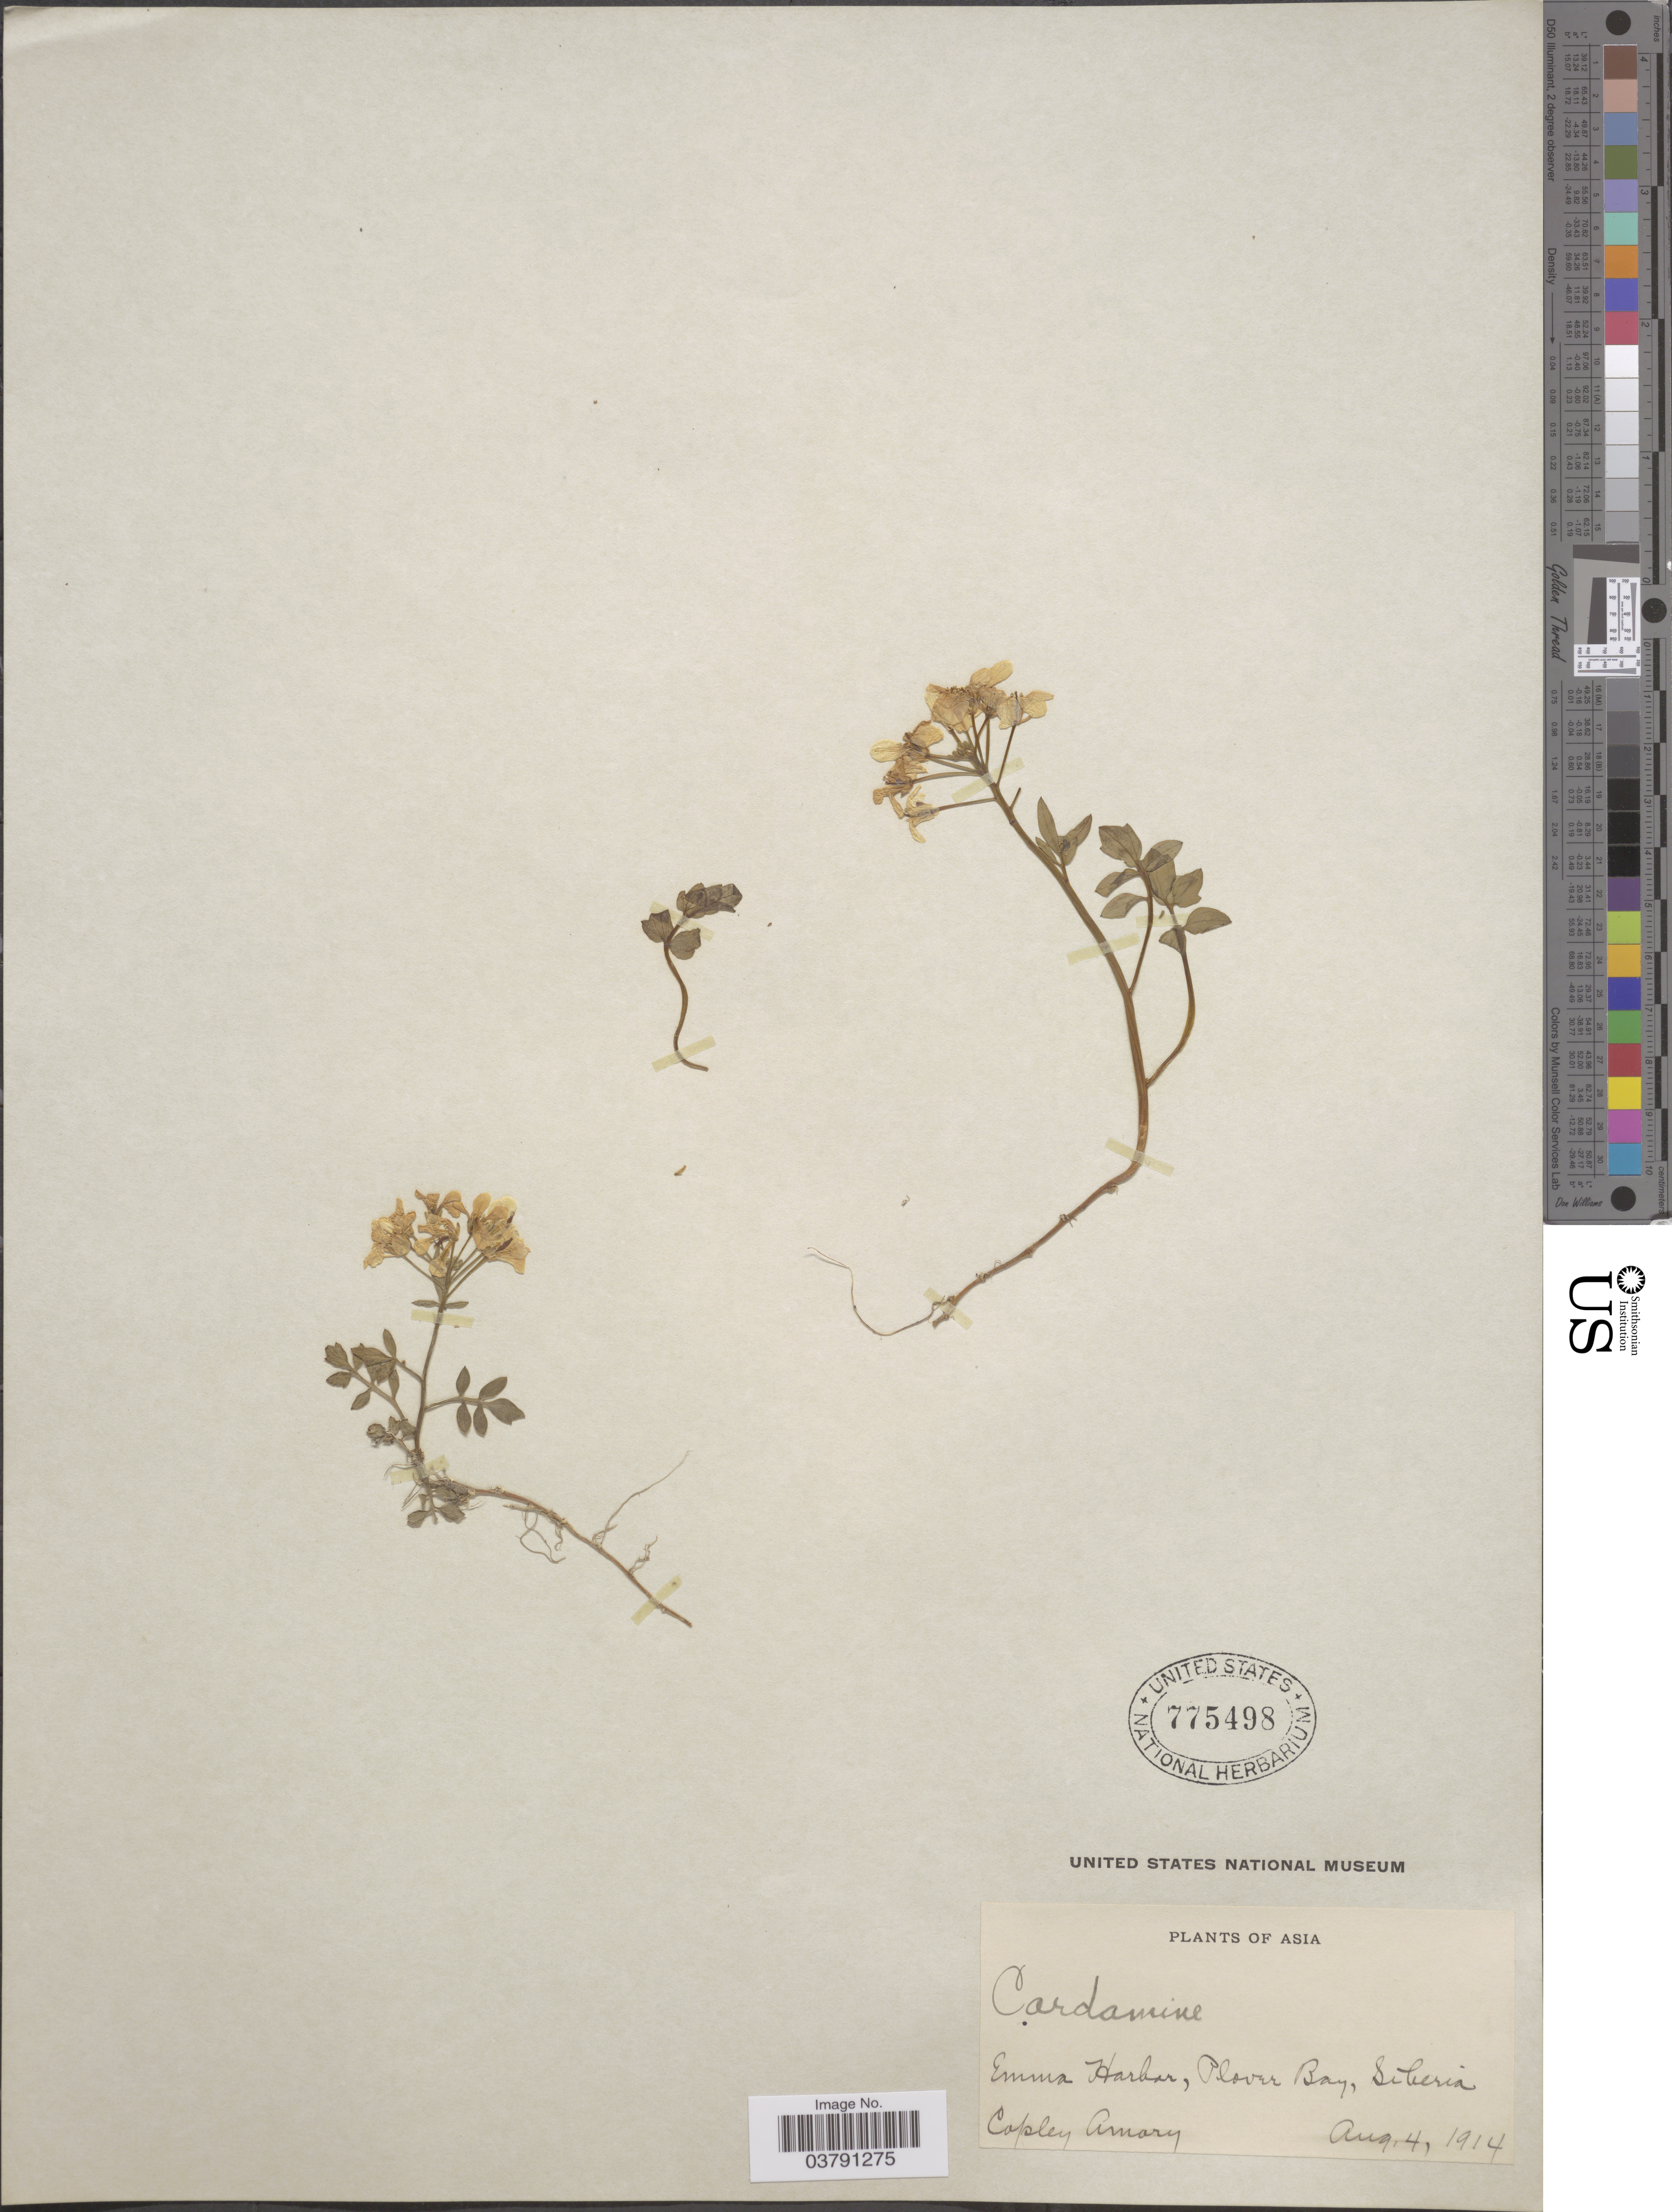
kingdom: Plantae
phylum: Tracheophyta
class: Magnoliopsida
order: Brassicales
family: Brassicaceae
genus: Cardamine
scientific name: Cardamine sp.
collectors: C. Amary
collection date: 1914-08-04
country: Russian Federation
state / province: Chukotka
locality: Asia. Emma Harbor & Plover Bay. Siberia.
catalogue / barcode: US 775498